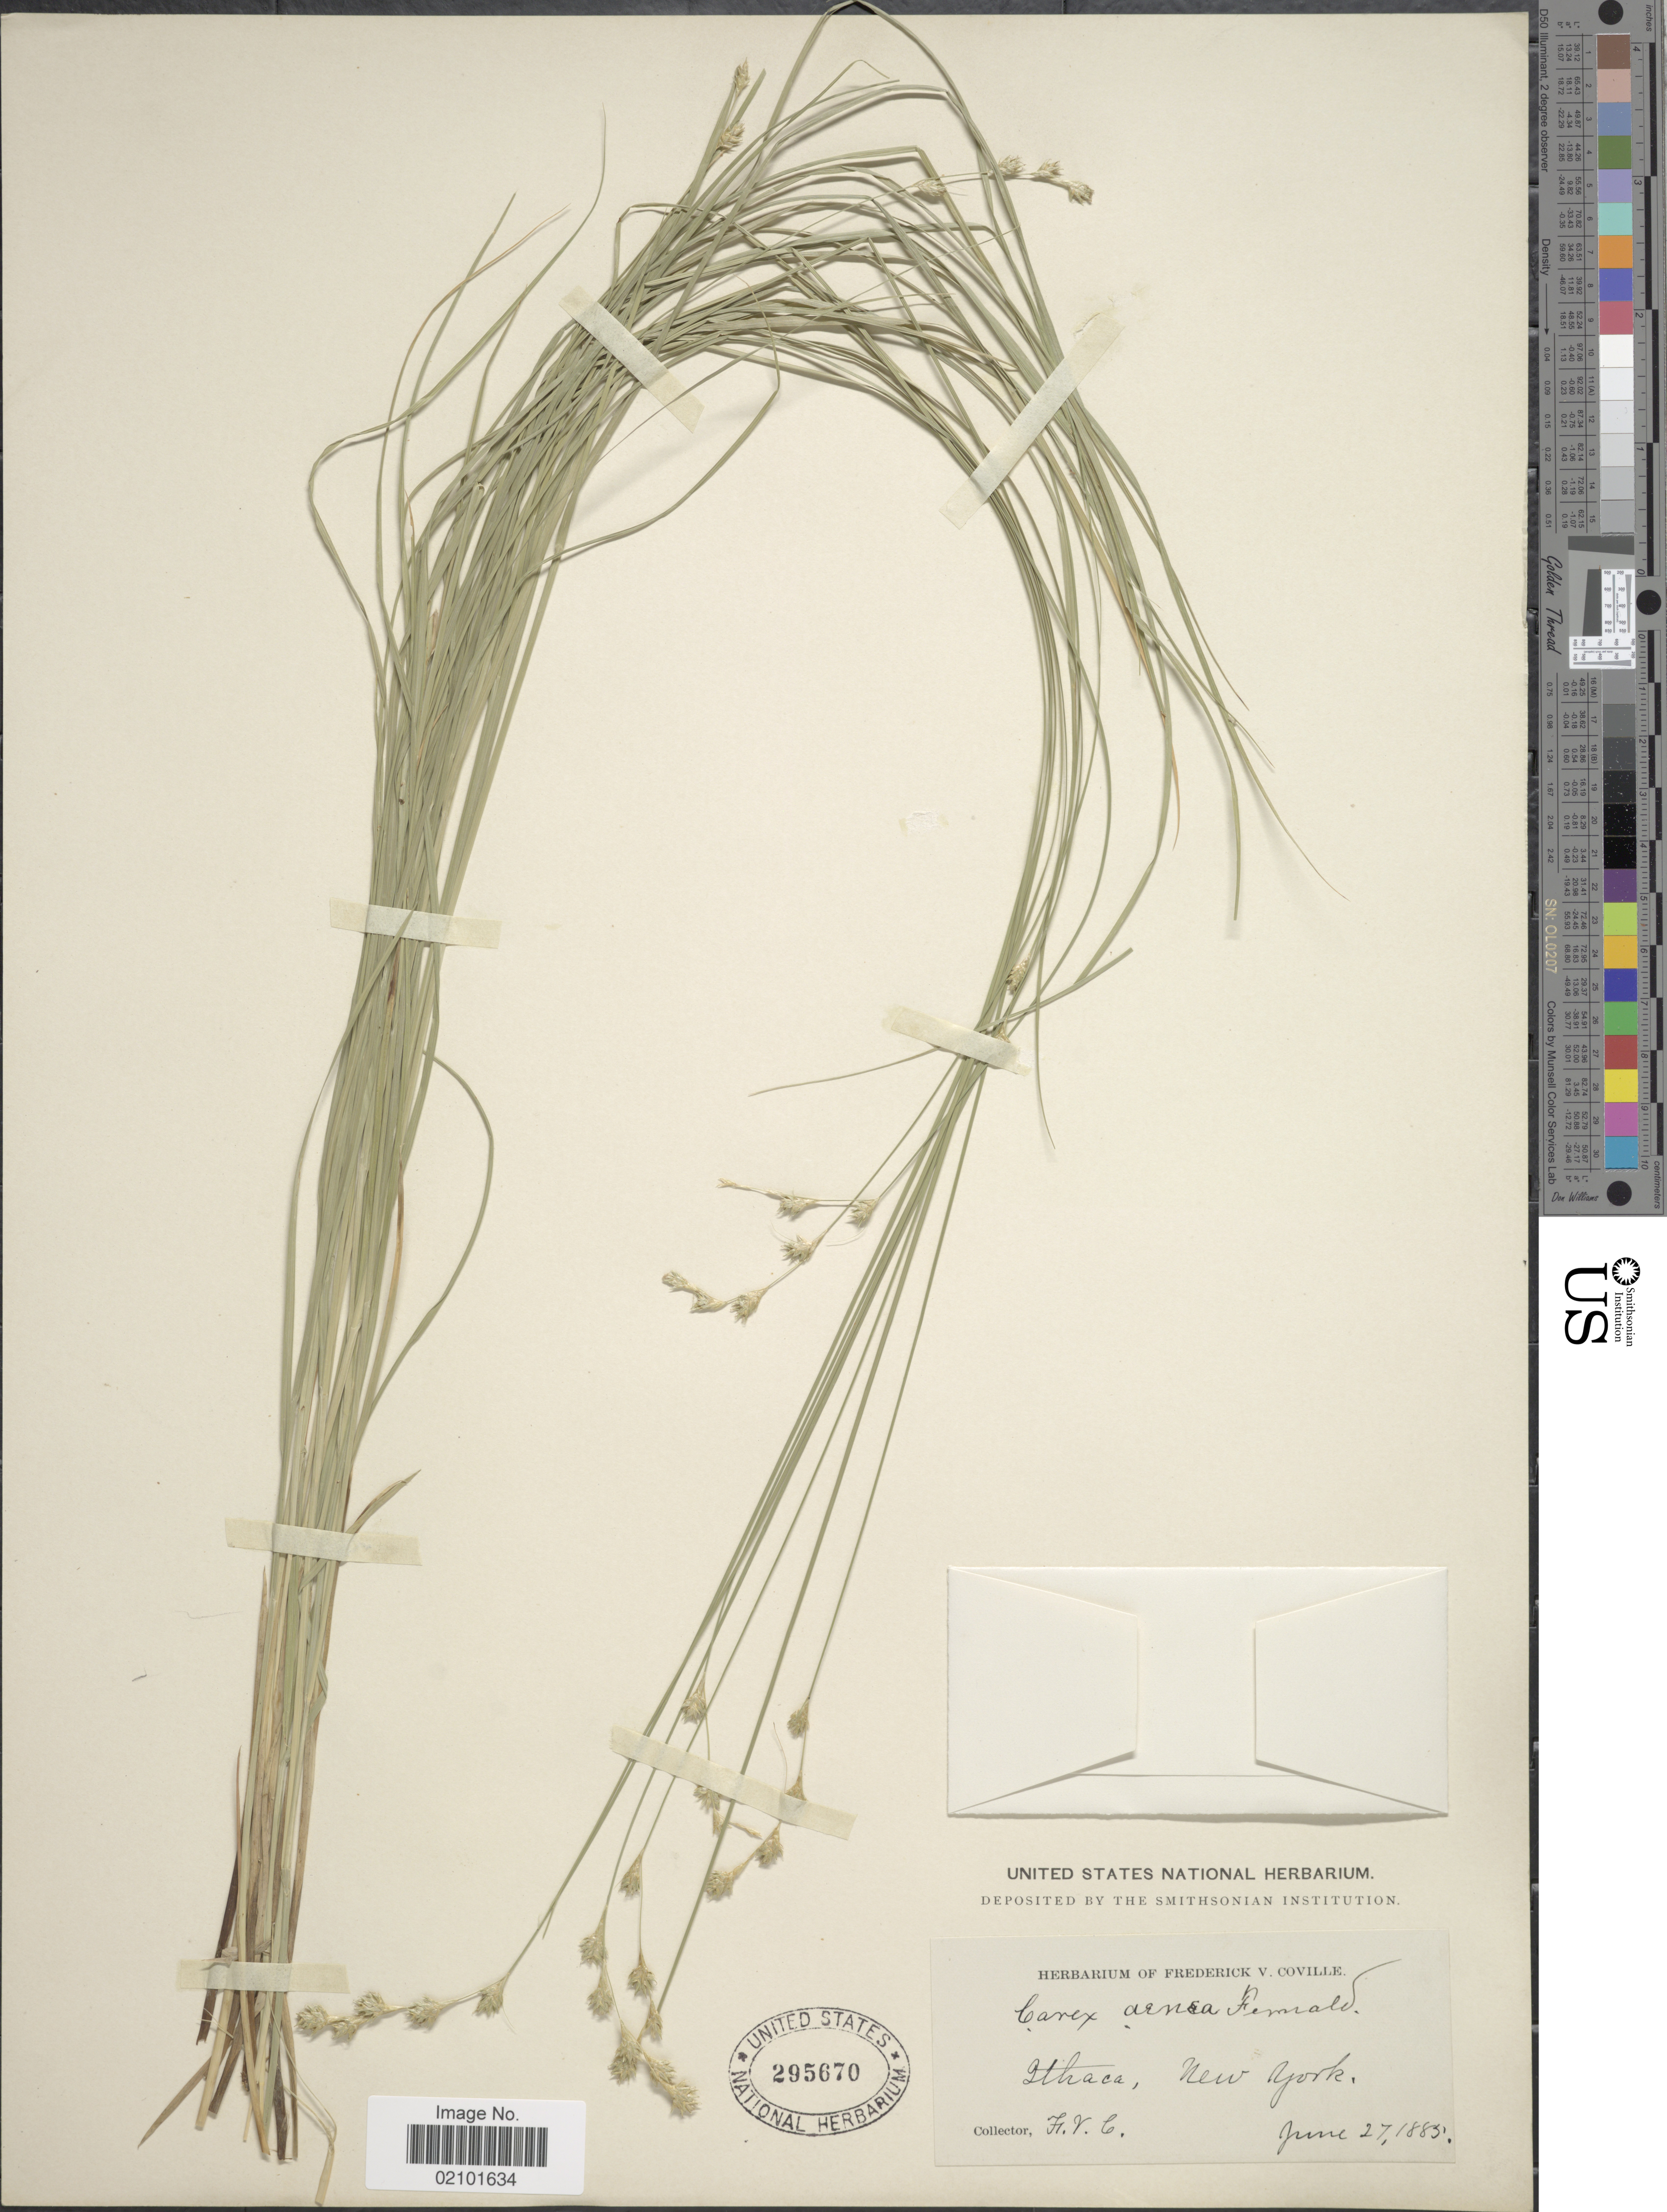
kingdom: Plantae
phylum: Tracheophyta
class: Liliopsida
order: Poales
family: Cyperaceae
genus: Carex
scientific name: Carex foenea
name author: Willd.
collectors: F. V. Coville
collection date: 1883-06-27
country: United States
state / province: New York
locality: Ithaca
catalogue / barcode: US 295670